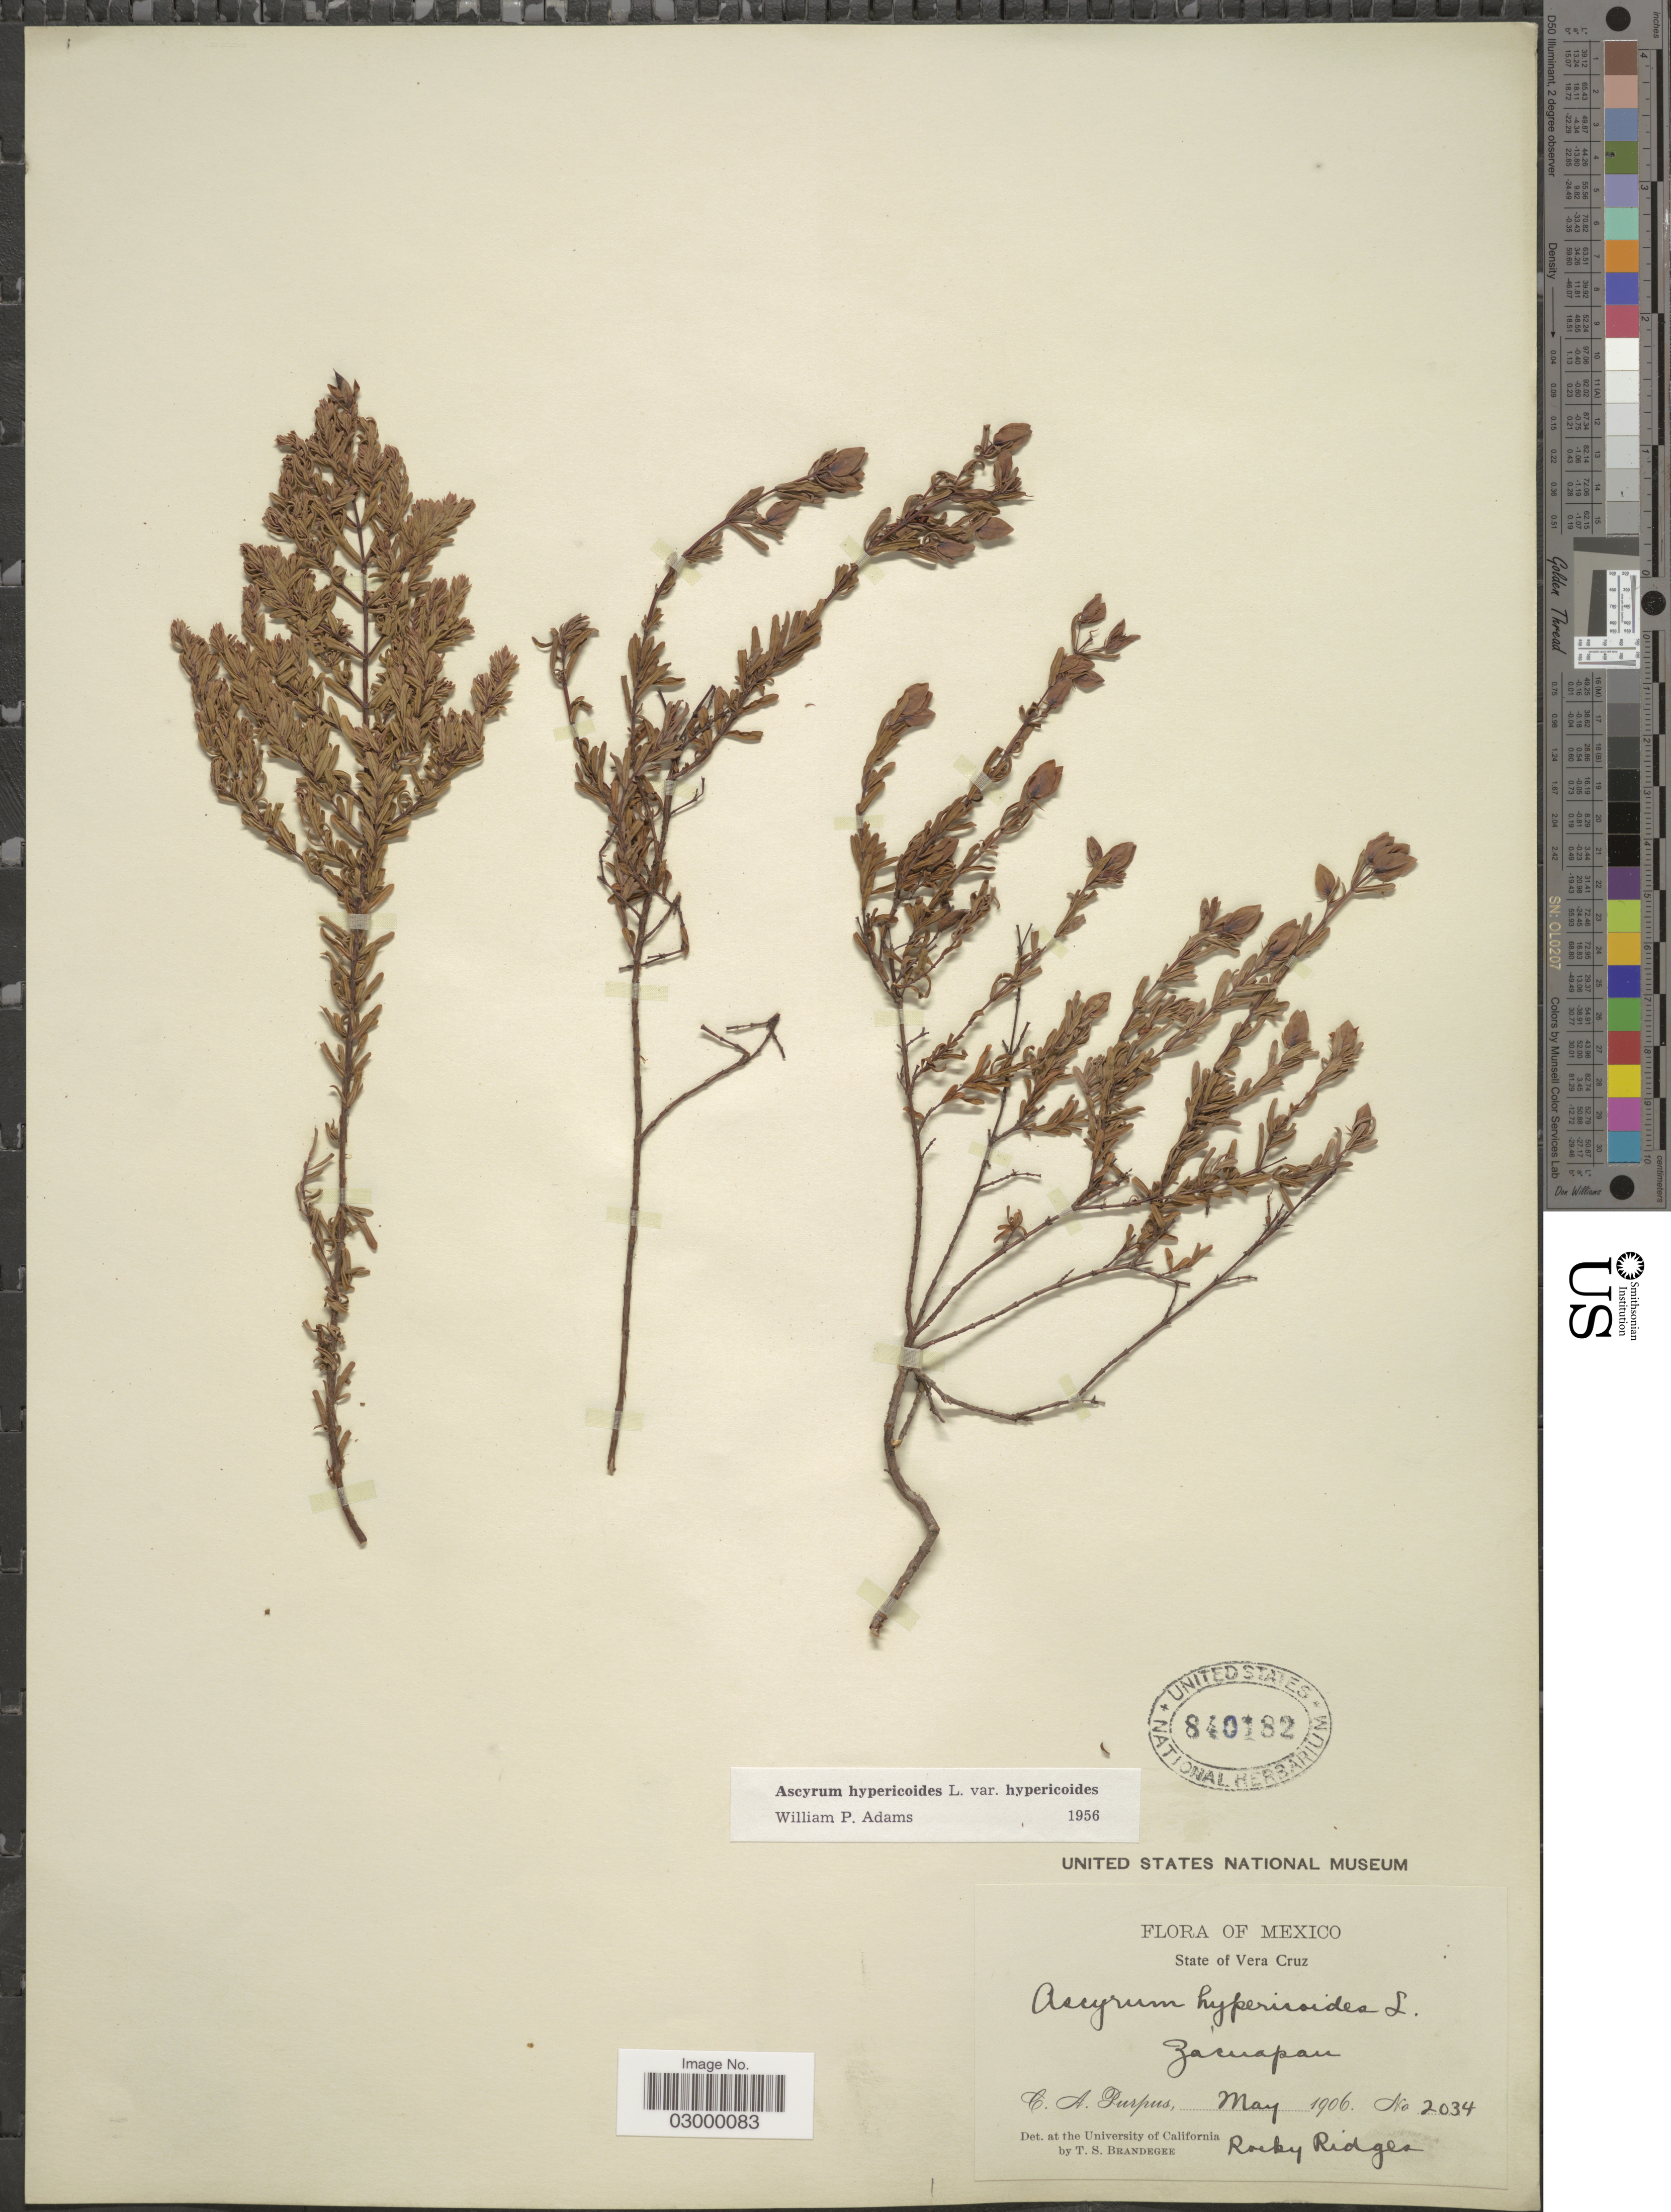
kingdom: Plantae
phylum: Tracheophyta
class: Magnoliopsida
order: Malpighiales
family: Hypericaceae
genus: Hypericum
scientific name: Hypericum hypericoides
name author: (L.) Crantz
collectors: C. A. Purpus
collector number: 2034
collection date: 1906-05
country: Mexico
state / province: Veracruz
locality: State of Vera Cruz, Zacuapan.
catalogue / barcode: US 840182